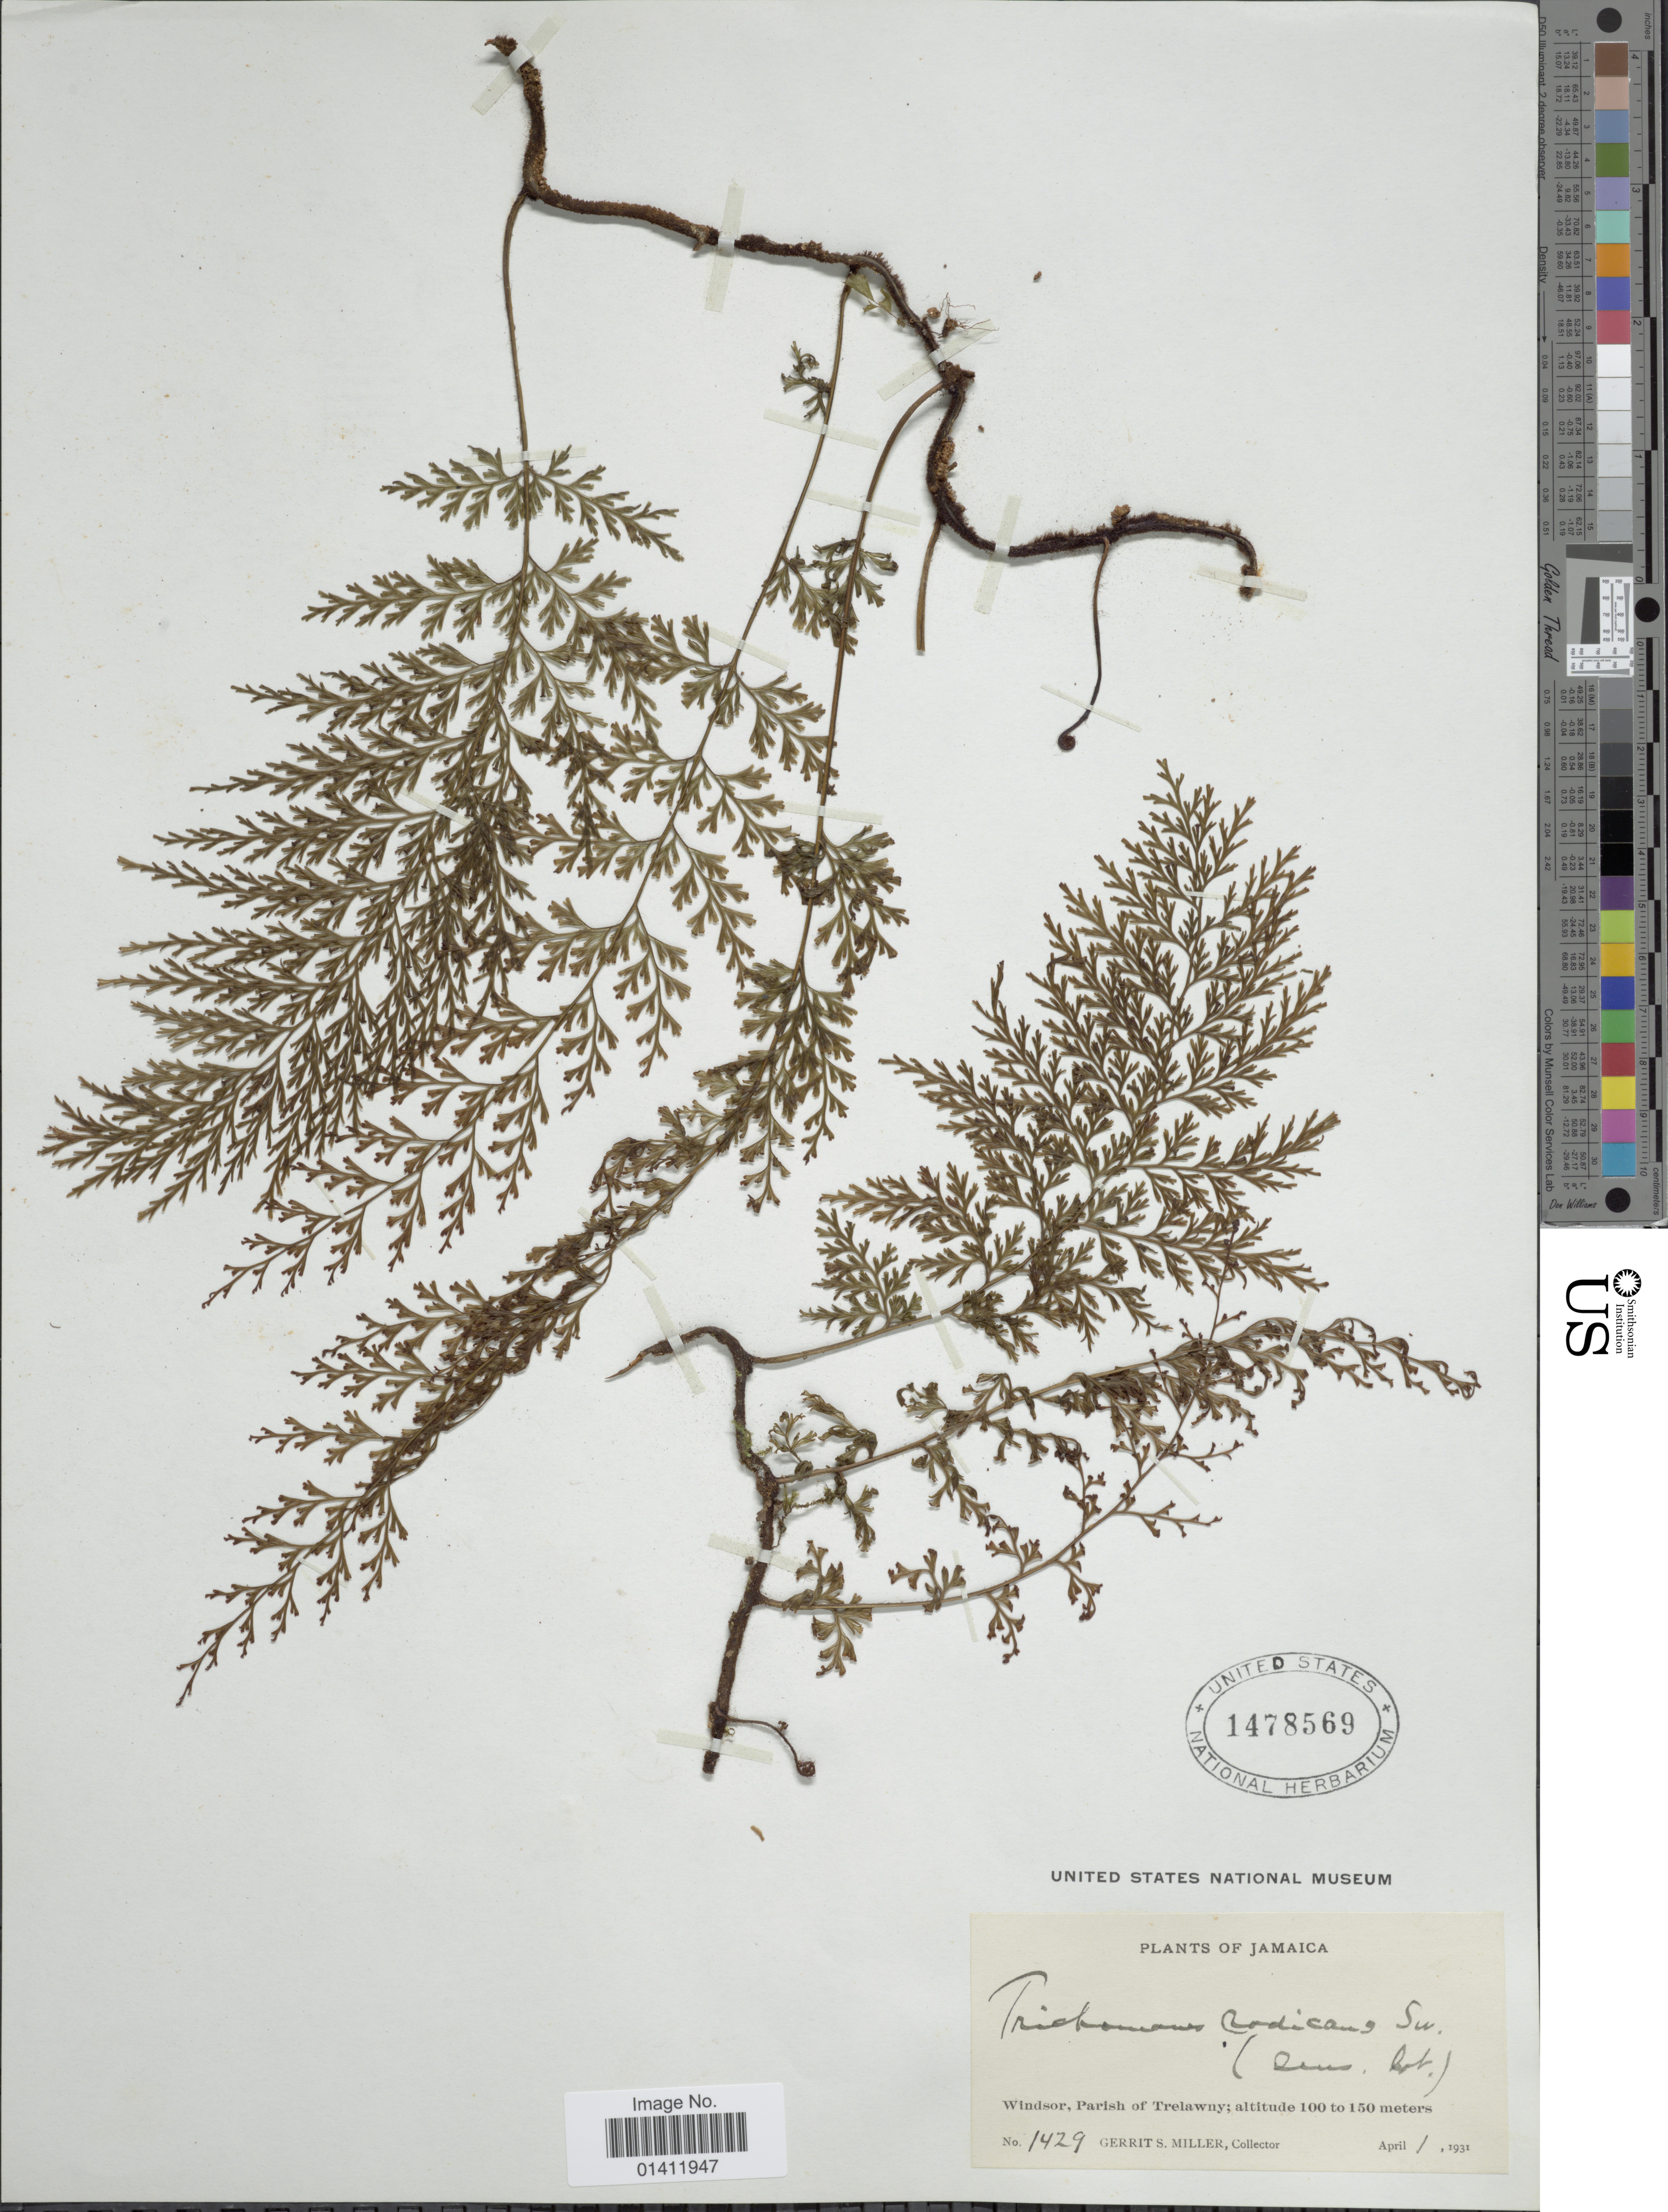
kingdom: Plantae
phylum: Tracheophyta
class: Polypodiopsida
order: Hymenophyllales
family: Hymenophyllaceae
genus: Vandenboschia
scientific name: Vandenboschia radicans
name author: (Sw.) Copel.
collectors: G. S. Miller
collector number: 1429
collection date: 1931-04-01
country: Jamaica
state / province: Trelawny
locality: Windsor, Parish of Trelawny.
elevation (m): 100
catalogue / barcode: US 1478569